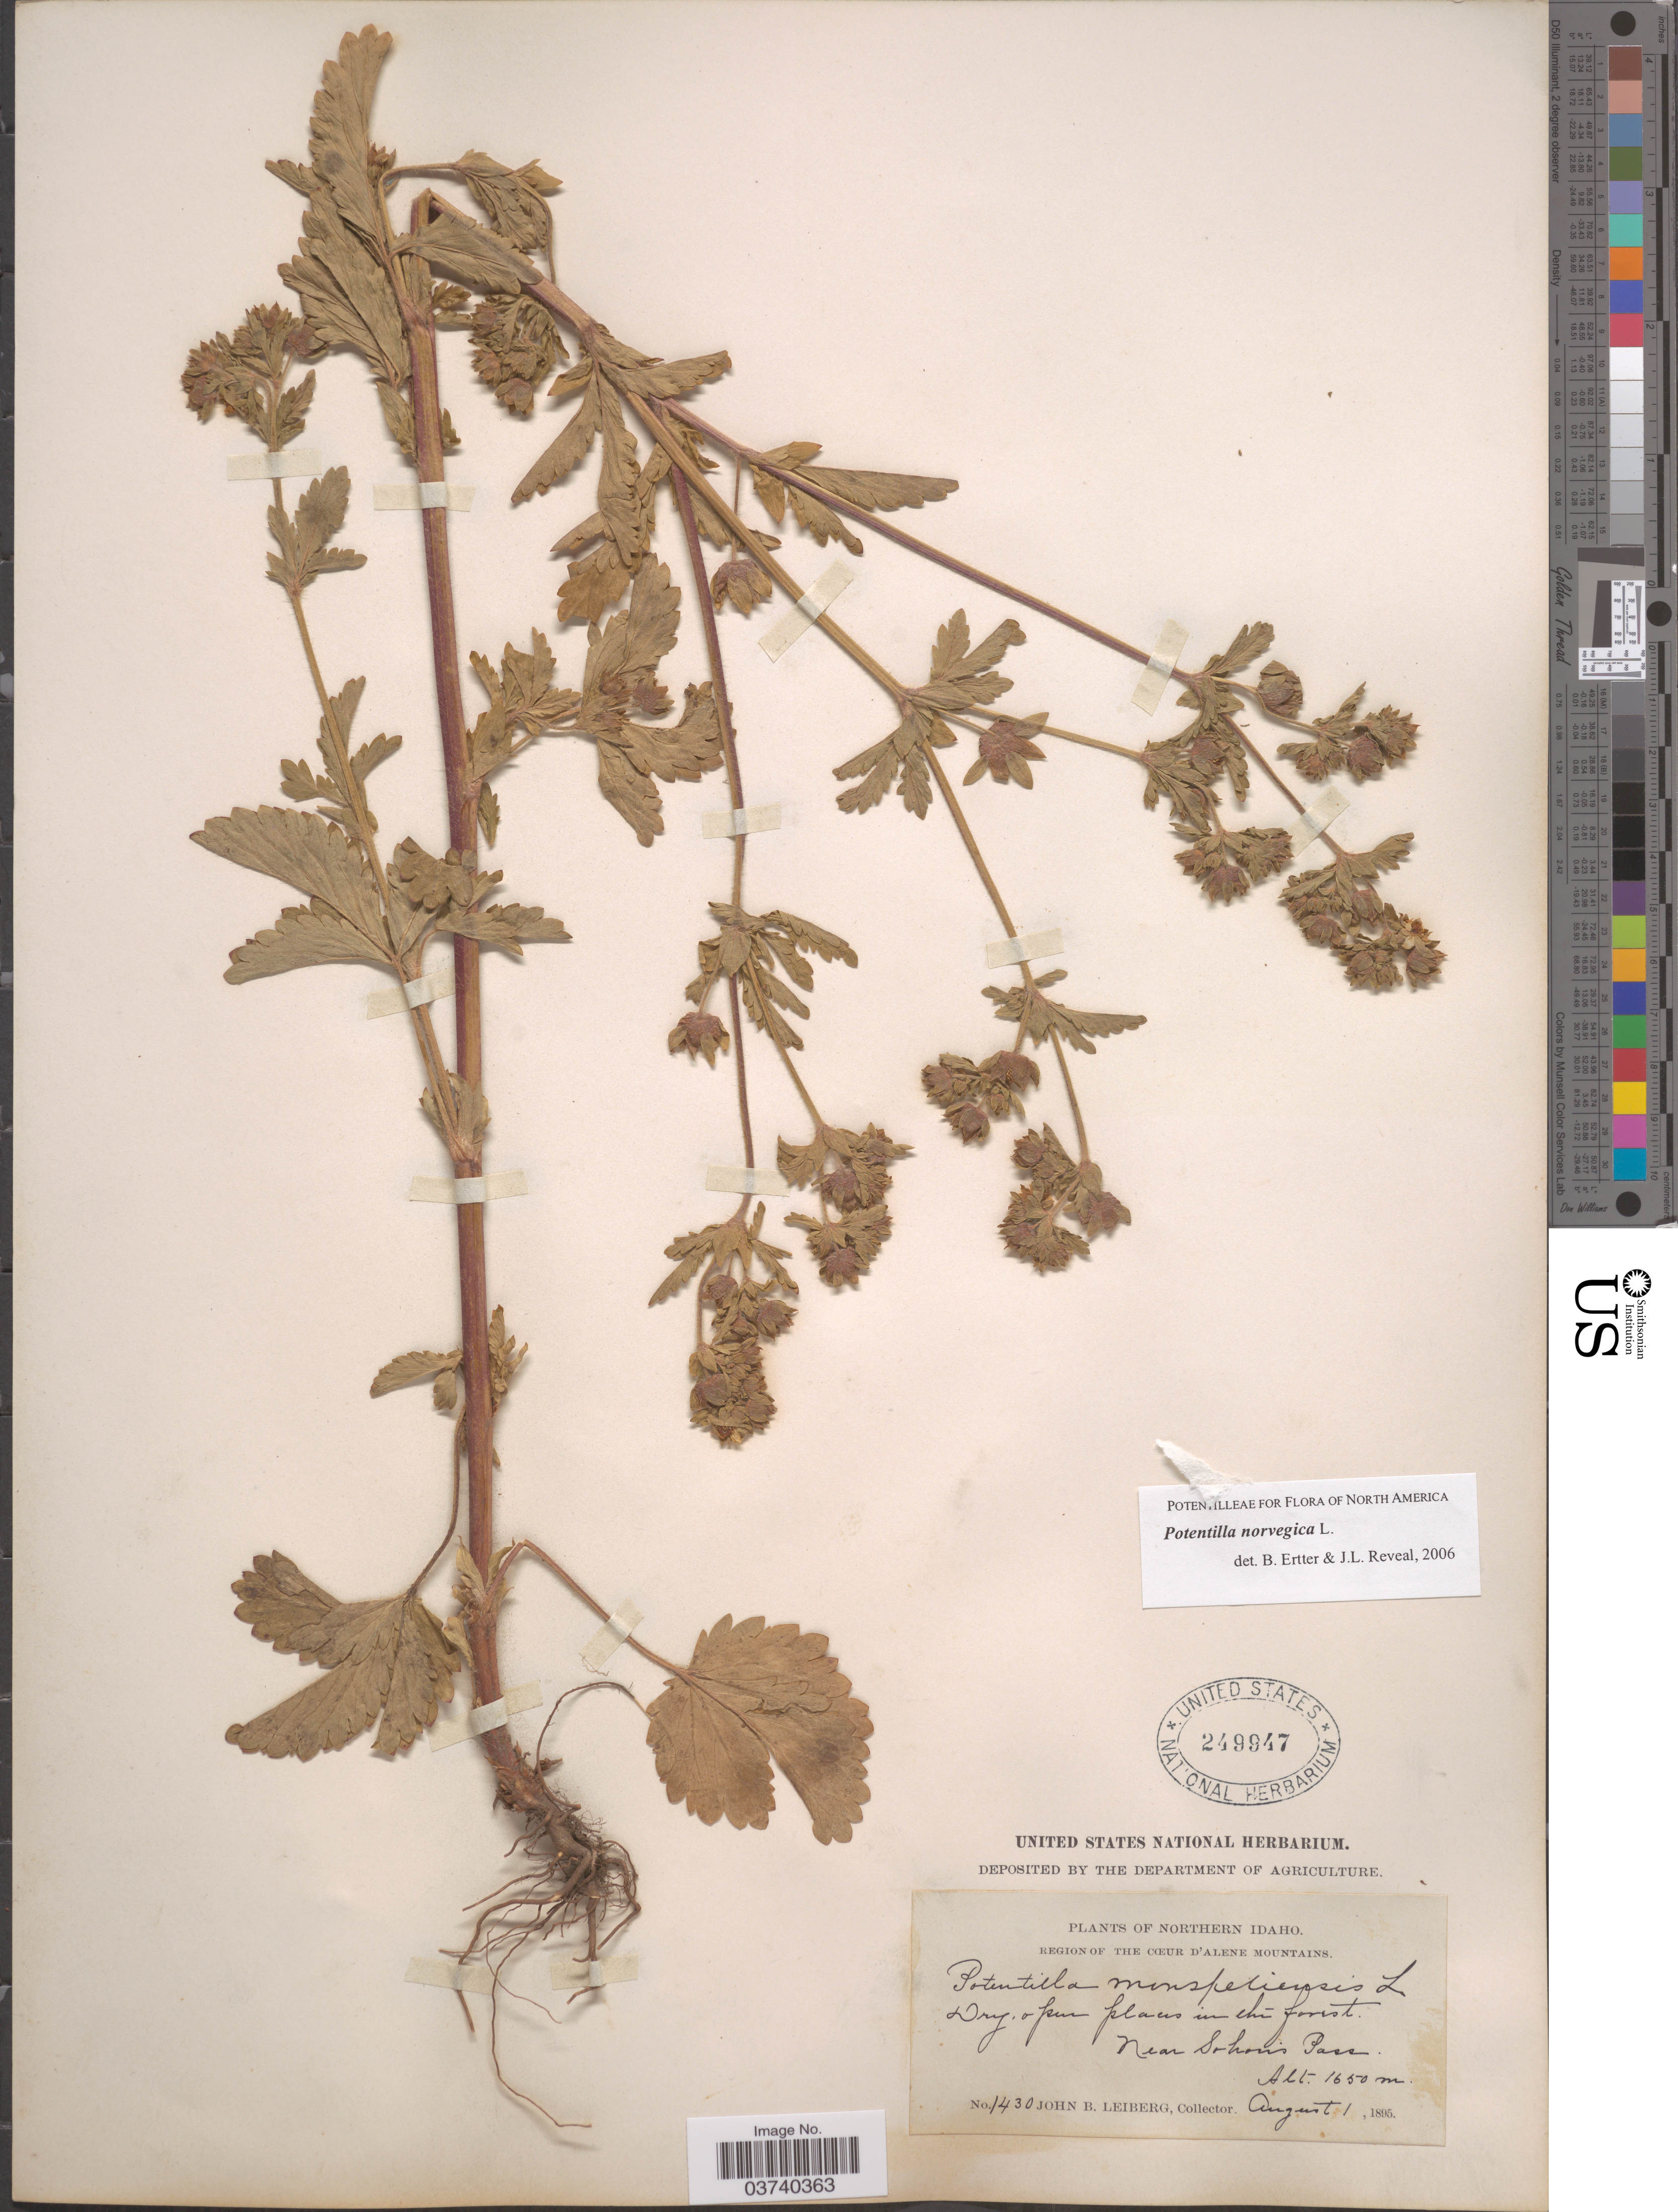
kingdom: Plantae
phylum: Tracheophyta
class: Magnoliopsida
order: Rosales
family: Rosaceae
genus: Potentilla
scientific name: Potentilla norvegica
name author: L.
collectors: J. B. Leiberg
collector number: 1430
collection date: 1895-08-01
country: United States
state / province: Idaho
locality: Northern Idaho. Region of the Cœur d'Alene Mountains. Near Sohon's Pass.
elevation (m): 1650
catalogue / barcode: US 249947